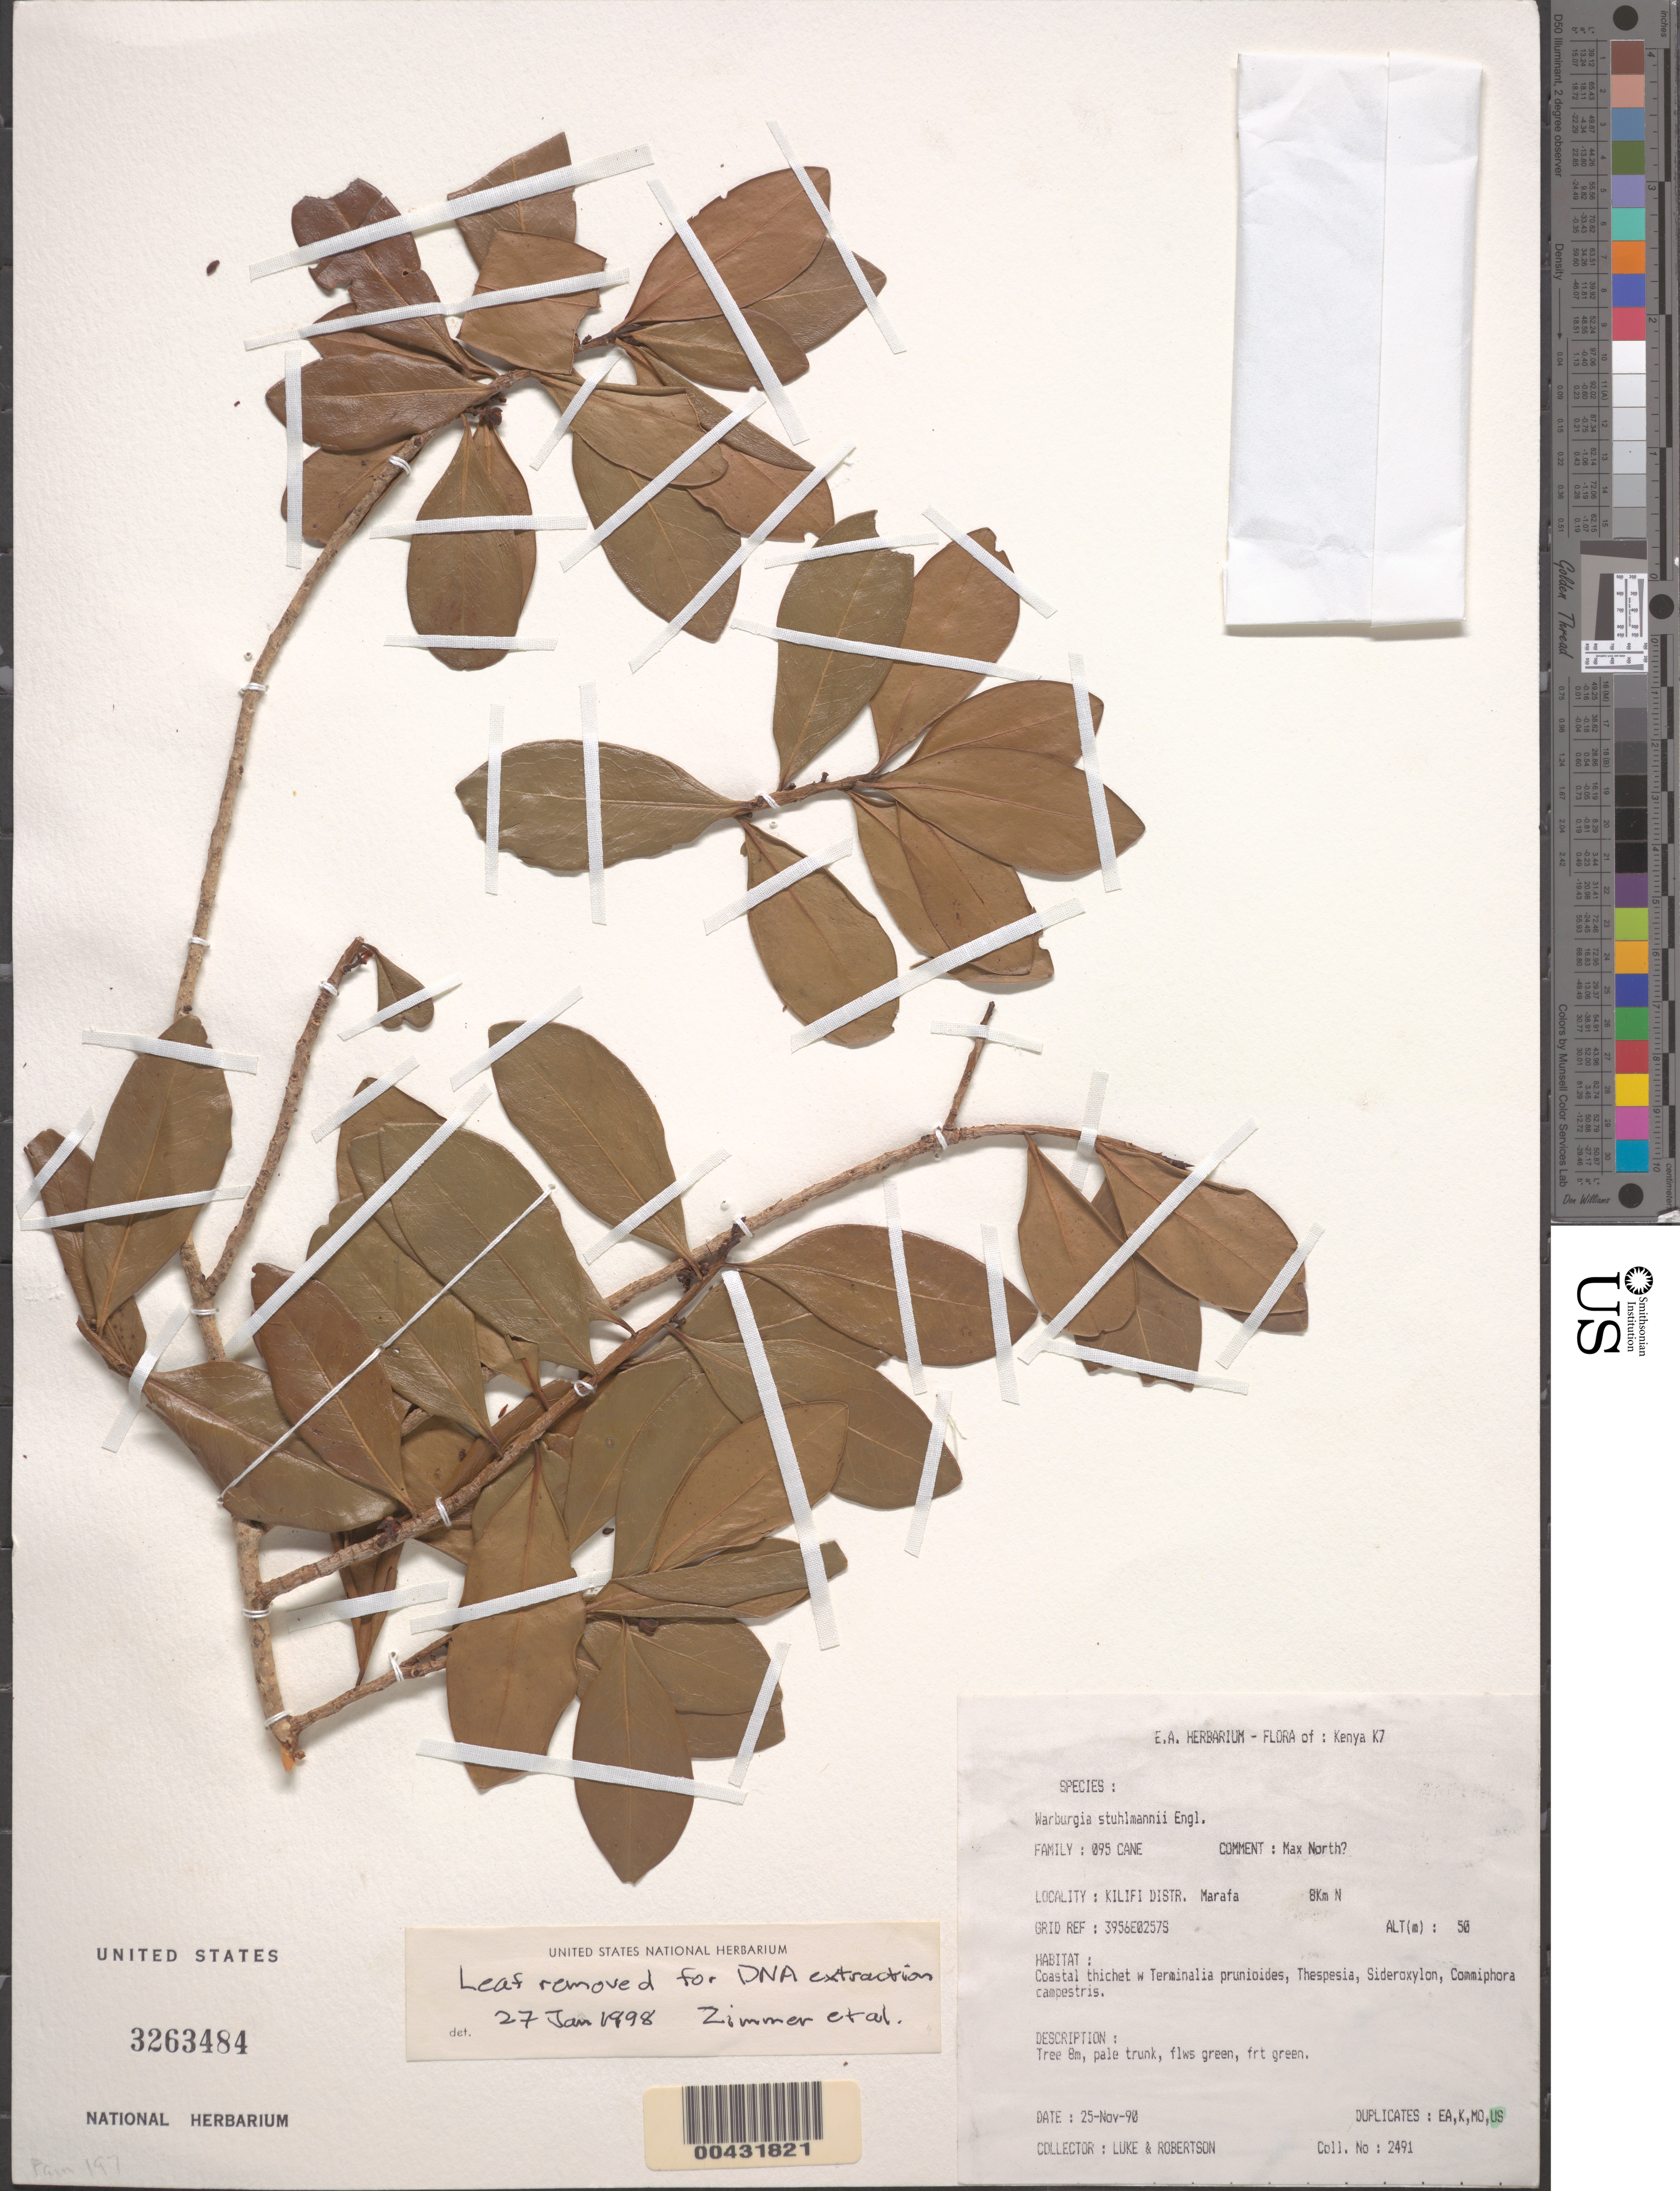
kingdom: Plantae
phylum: Tracheophyta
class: Magnoliopsida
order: Canellales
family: Canellaceae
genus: Warburgia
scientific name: Warburgia stuhlmannii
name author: Engl.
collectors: Q. Luke & A. Robertson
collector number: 2491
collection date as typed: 25 Nov 1990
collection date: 1990-11-25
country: Kenya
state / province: Kilifi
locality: Kilifi dist., marafa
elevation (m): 50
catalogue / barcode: US 3263484